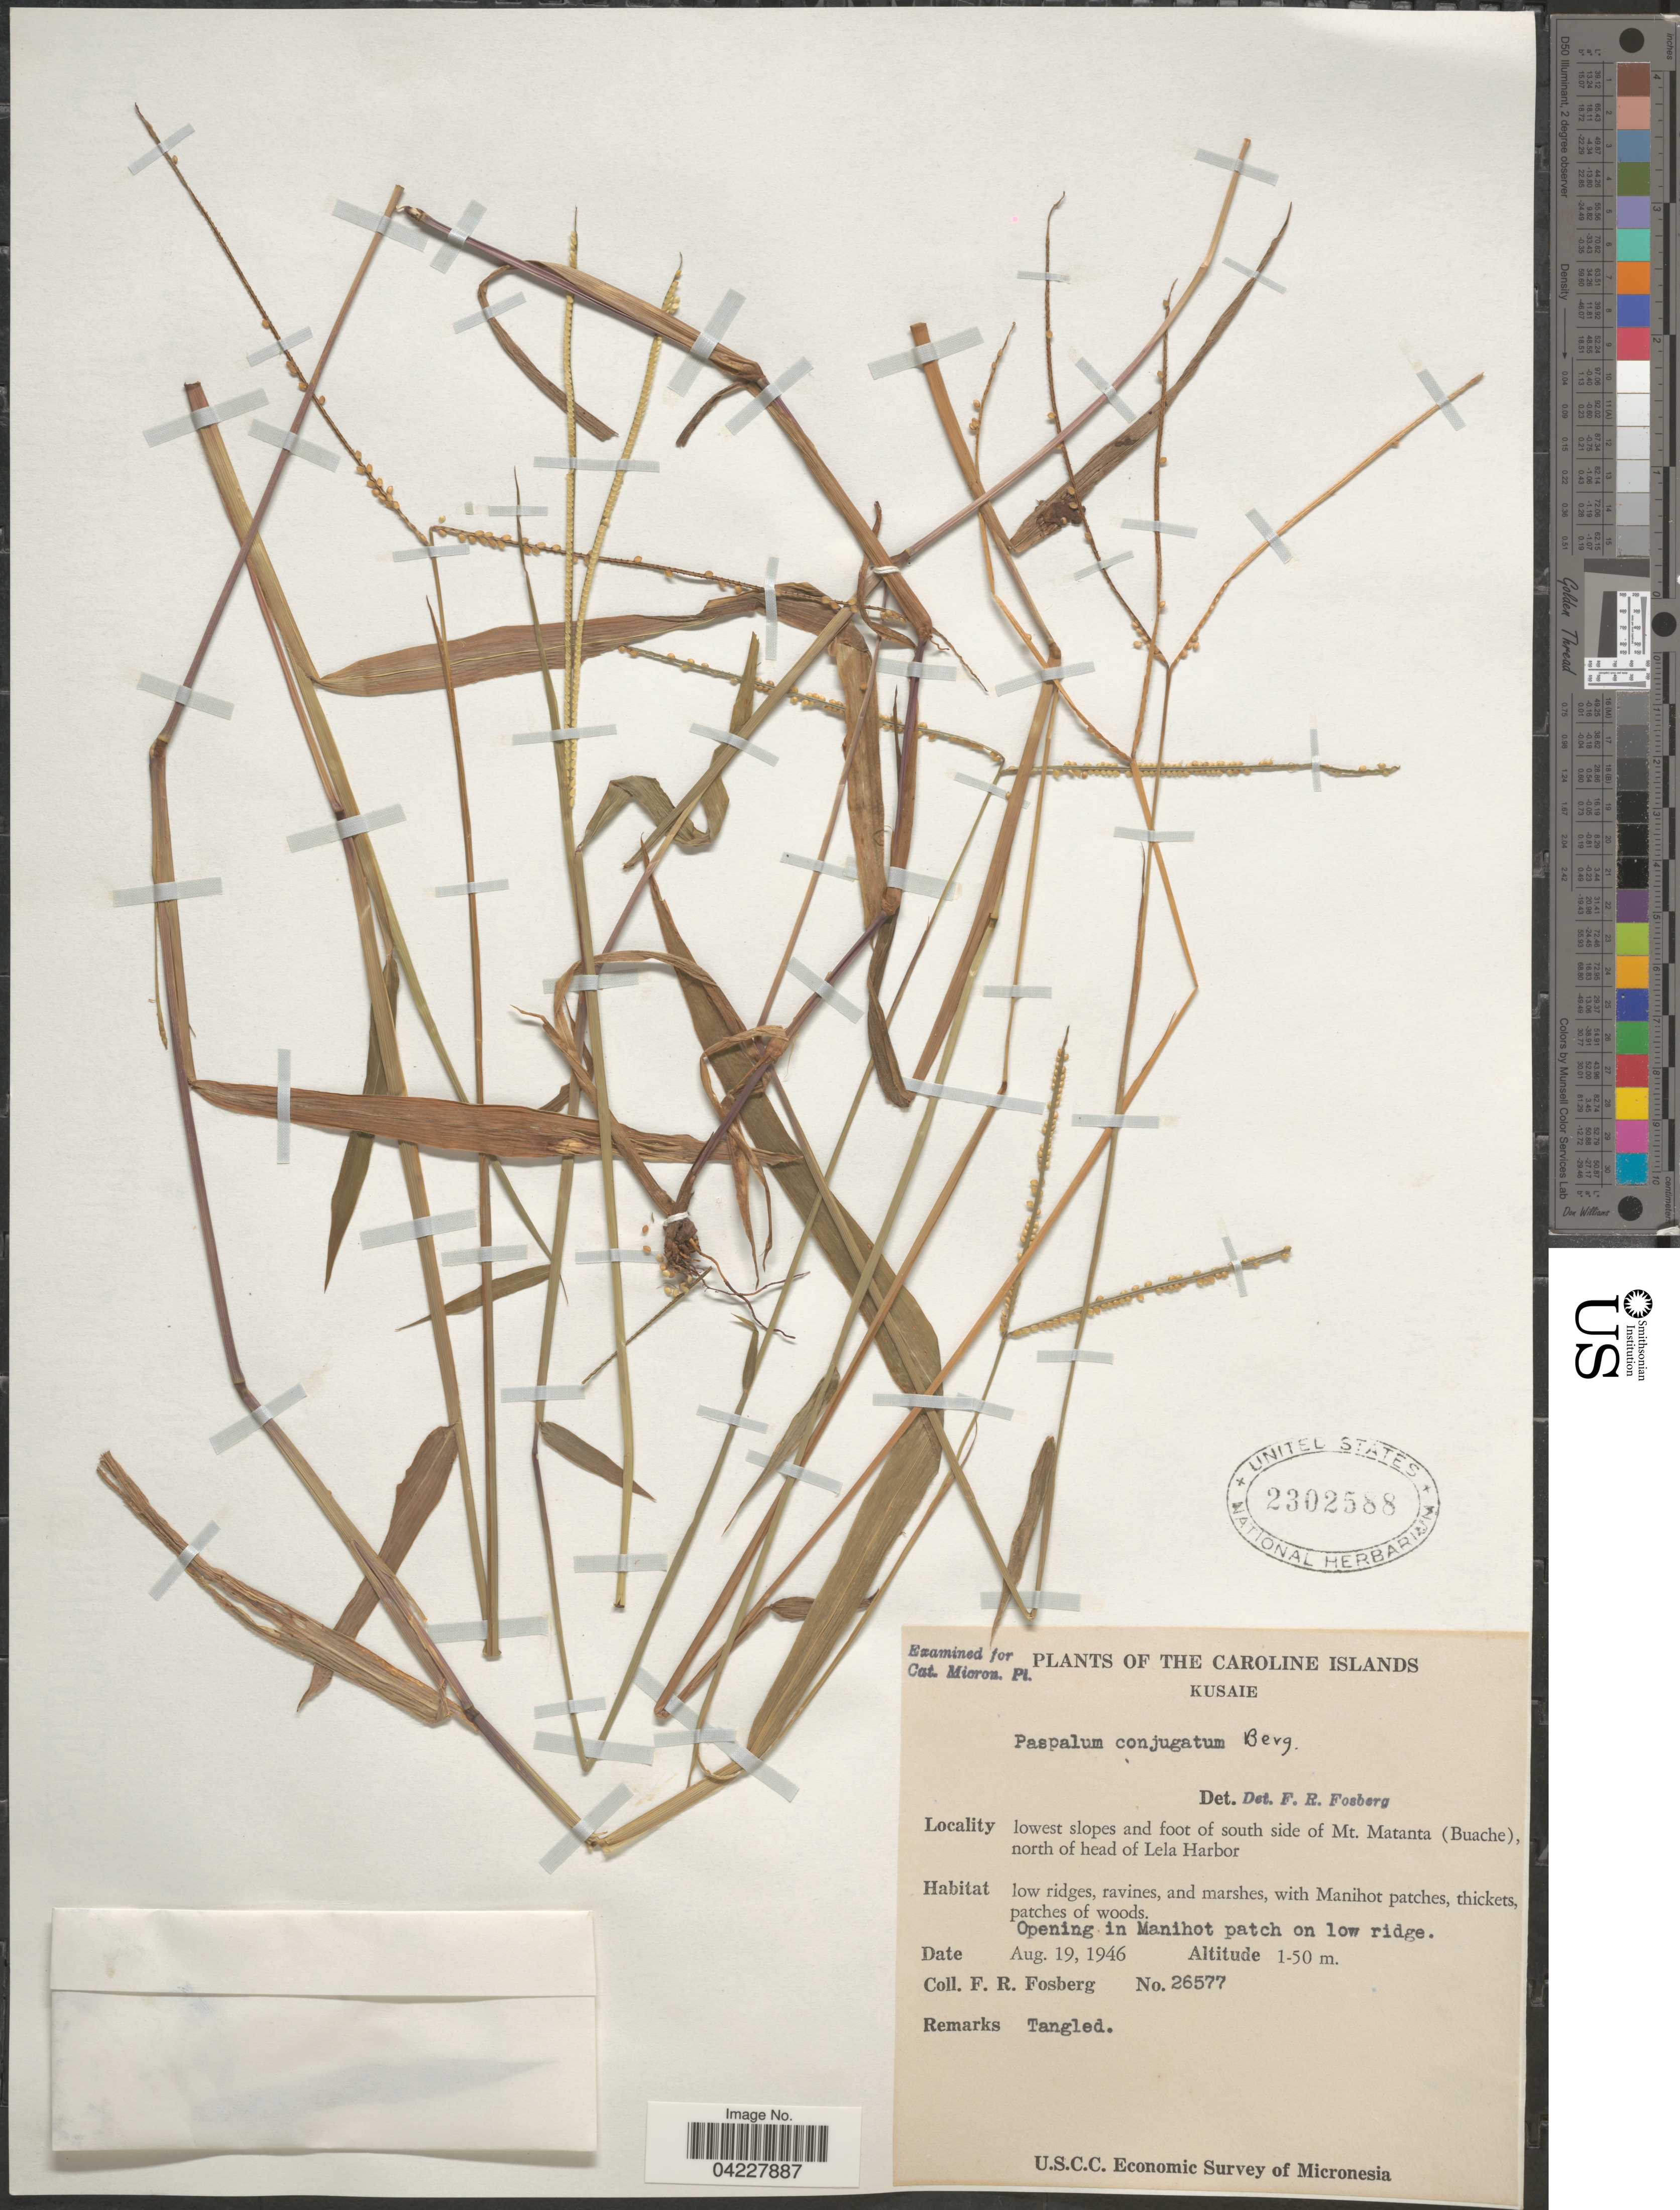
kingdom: Plantae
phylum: Tracheophyta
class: Liliopsida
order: Poales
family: Poaceae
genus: Paspalum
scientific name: Paspalum conjugatum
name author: P.J. Bergius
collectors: F. R. Fosberg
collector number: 26577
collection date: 1946-08-19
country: Micronesia, Federated States of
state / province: Kosrae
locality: The Caroline Islands. Lowest slopes and foot of south side of Mt. Matanta (Buache), north of head of Lela Harbor. Opening in Manihot patch on low ridge. U.S.C.C. Economic Survey of Micronesia.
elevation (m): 1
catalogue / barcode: US 2302588